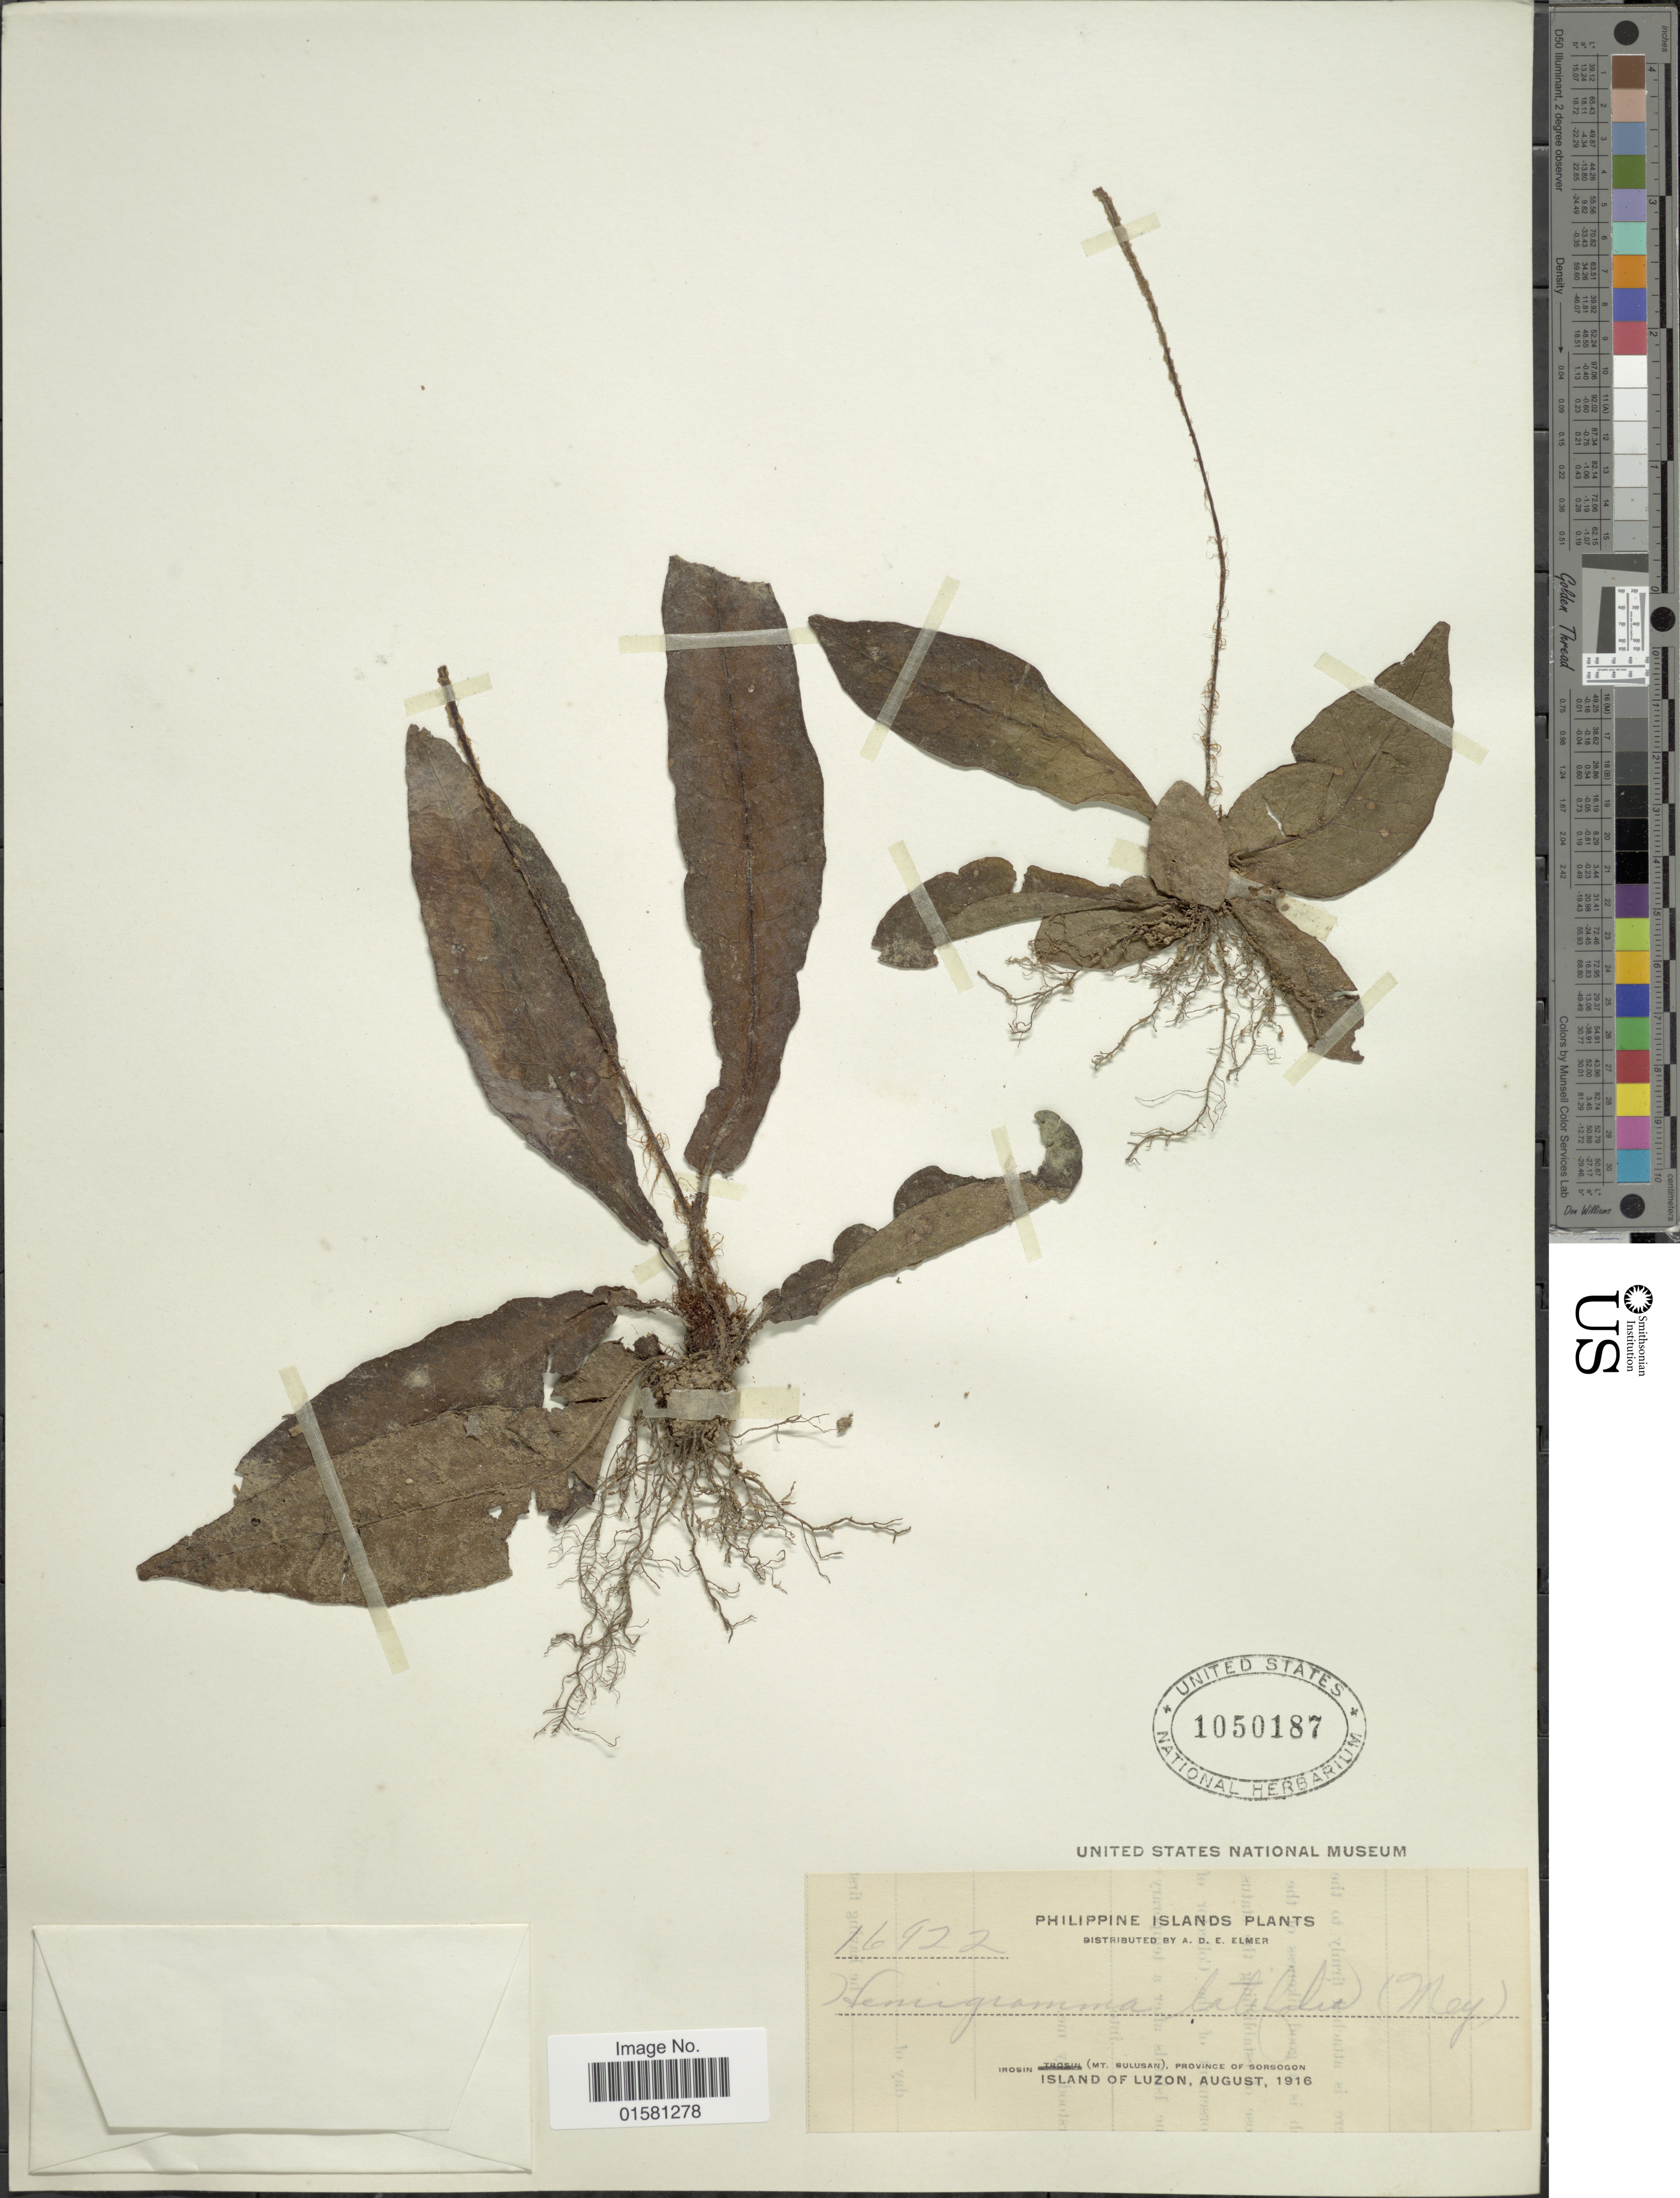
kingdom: Plantae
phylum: Tracheophyta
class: Polypodiopsida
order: Polypodiales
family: Tectariaceae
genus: Tectaria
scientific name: Tectaria taccifolia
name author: (Fée) M.G. Price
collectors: A. D. E. Elmer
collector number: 16922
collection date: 1916-08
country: Philippines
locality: Philippines Islands, Irosin (Mt. Sulusan), Province of Sorsogon, Island of Luzon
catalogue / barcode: US 1050187